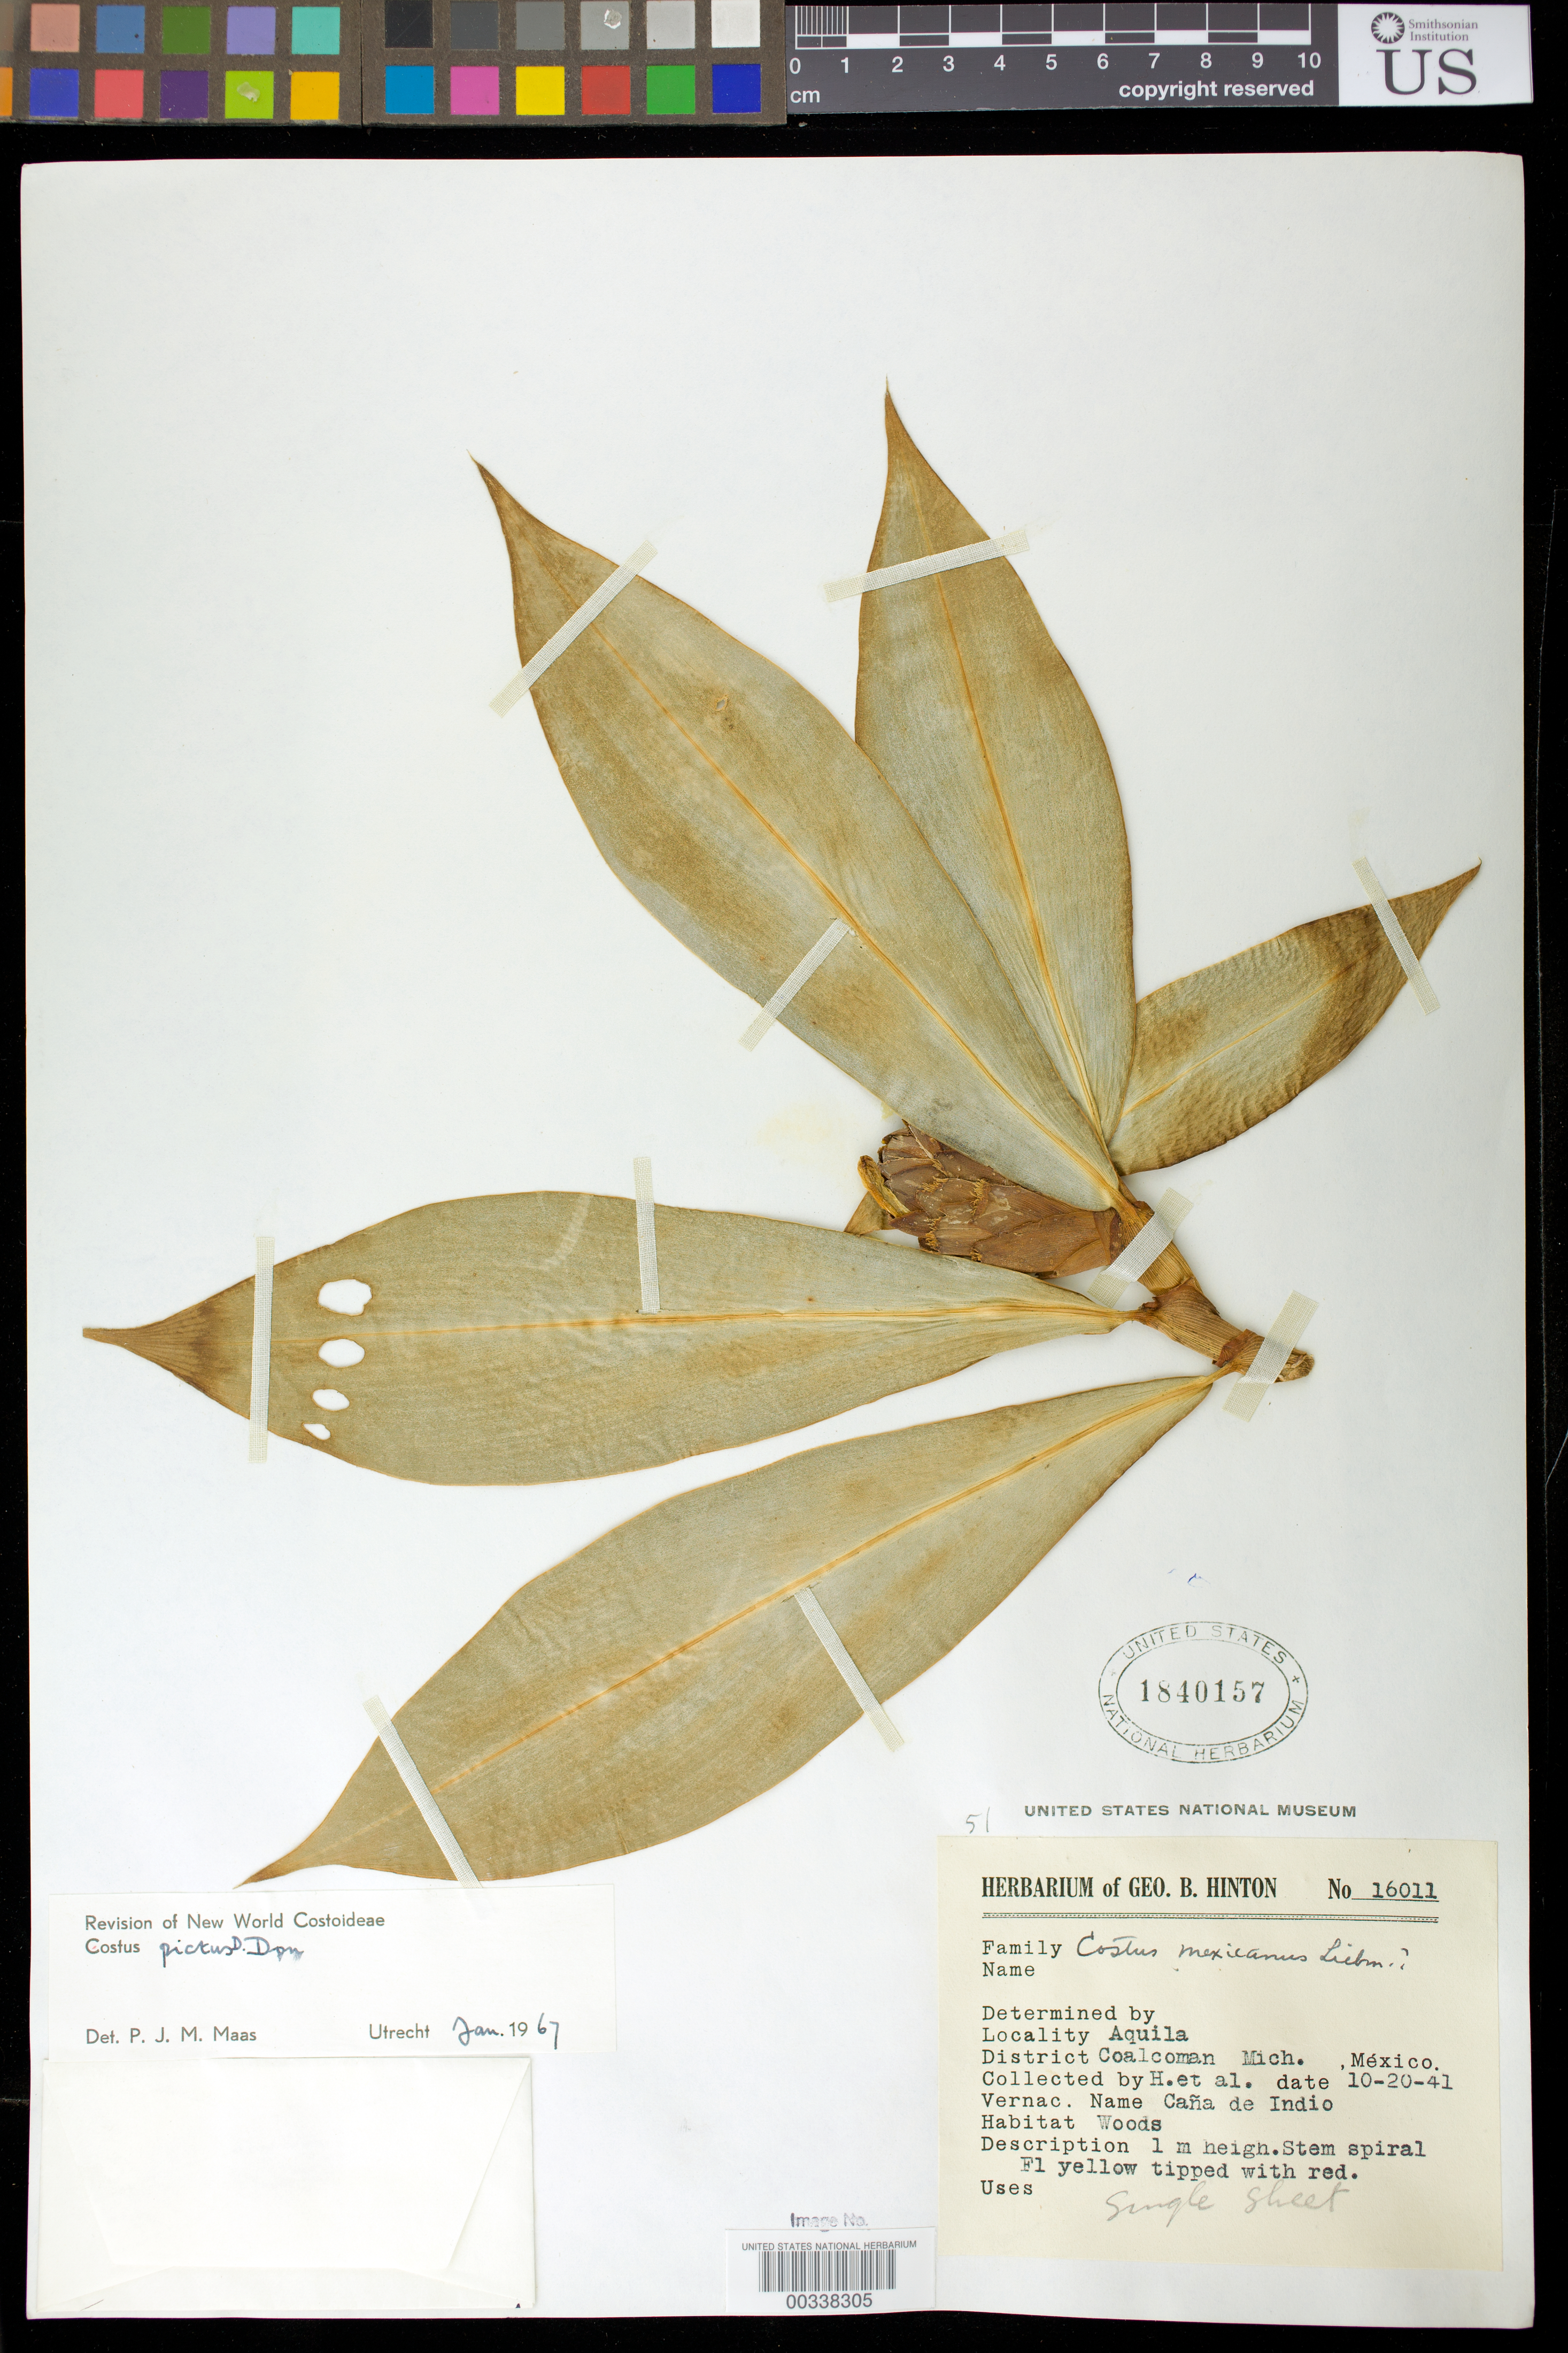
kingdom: Plantae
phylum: Tracheophyta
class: Liliopsida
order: Zingiberales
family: Costaceae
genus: Costus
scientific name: Costus pictus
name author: D. Don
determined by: Maas, Paul J. M.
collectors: G. B. Hinton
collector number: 16011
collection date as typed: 20 Oct 1941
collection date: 1941-10-20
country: Mexico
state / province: Michoacán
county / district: Coalcomán De Vazquez Pallares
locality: Coalcomán Mun. (?), Aquila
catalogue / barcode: US 1840157